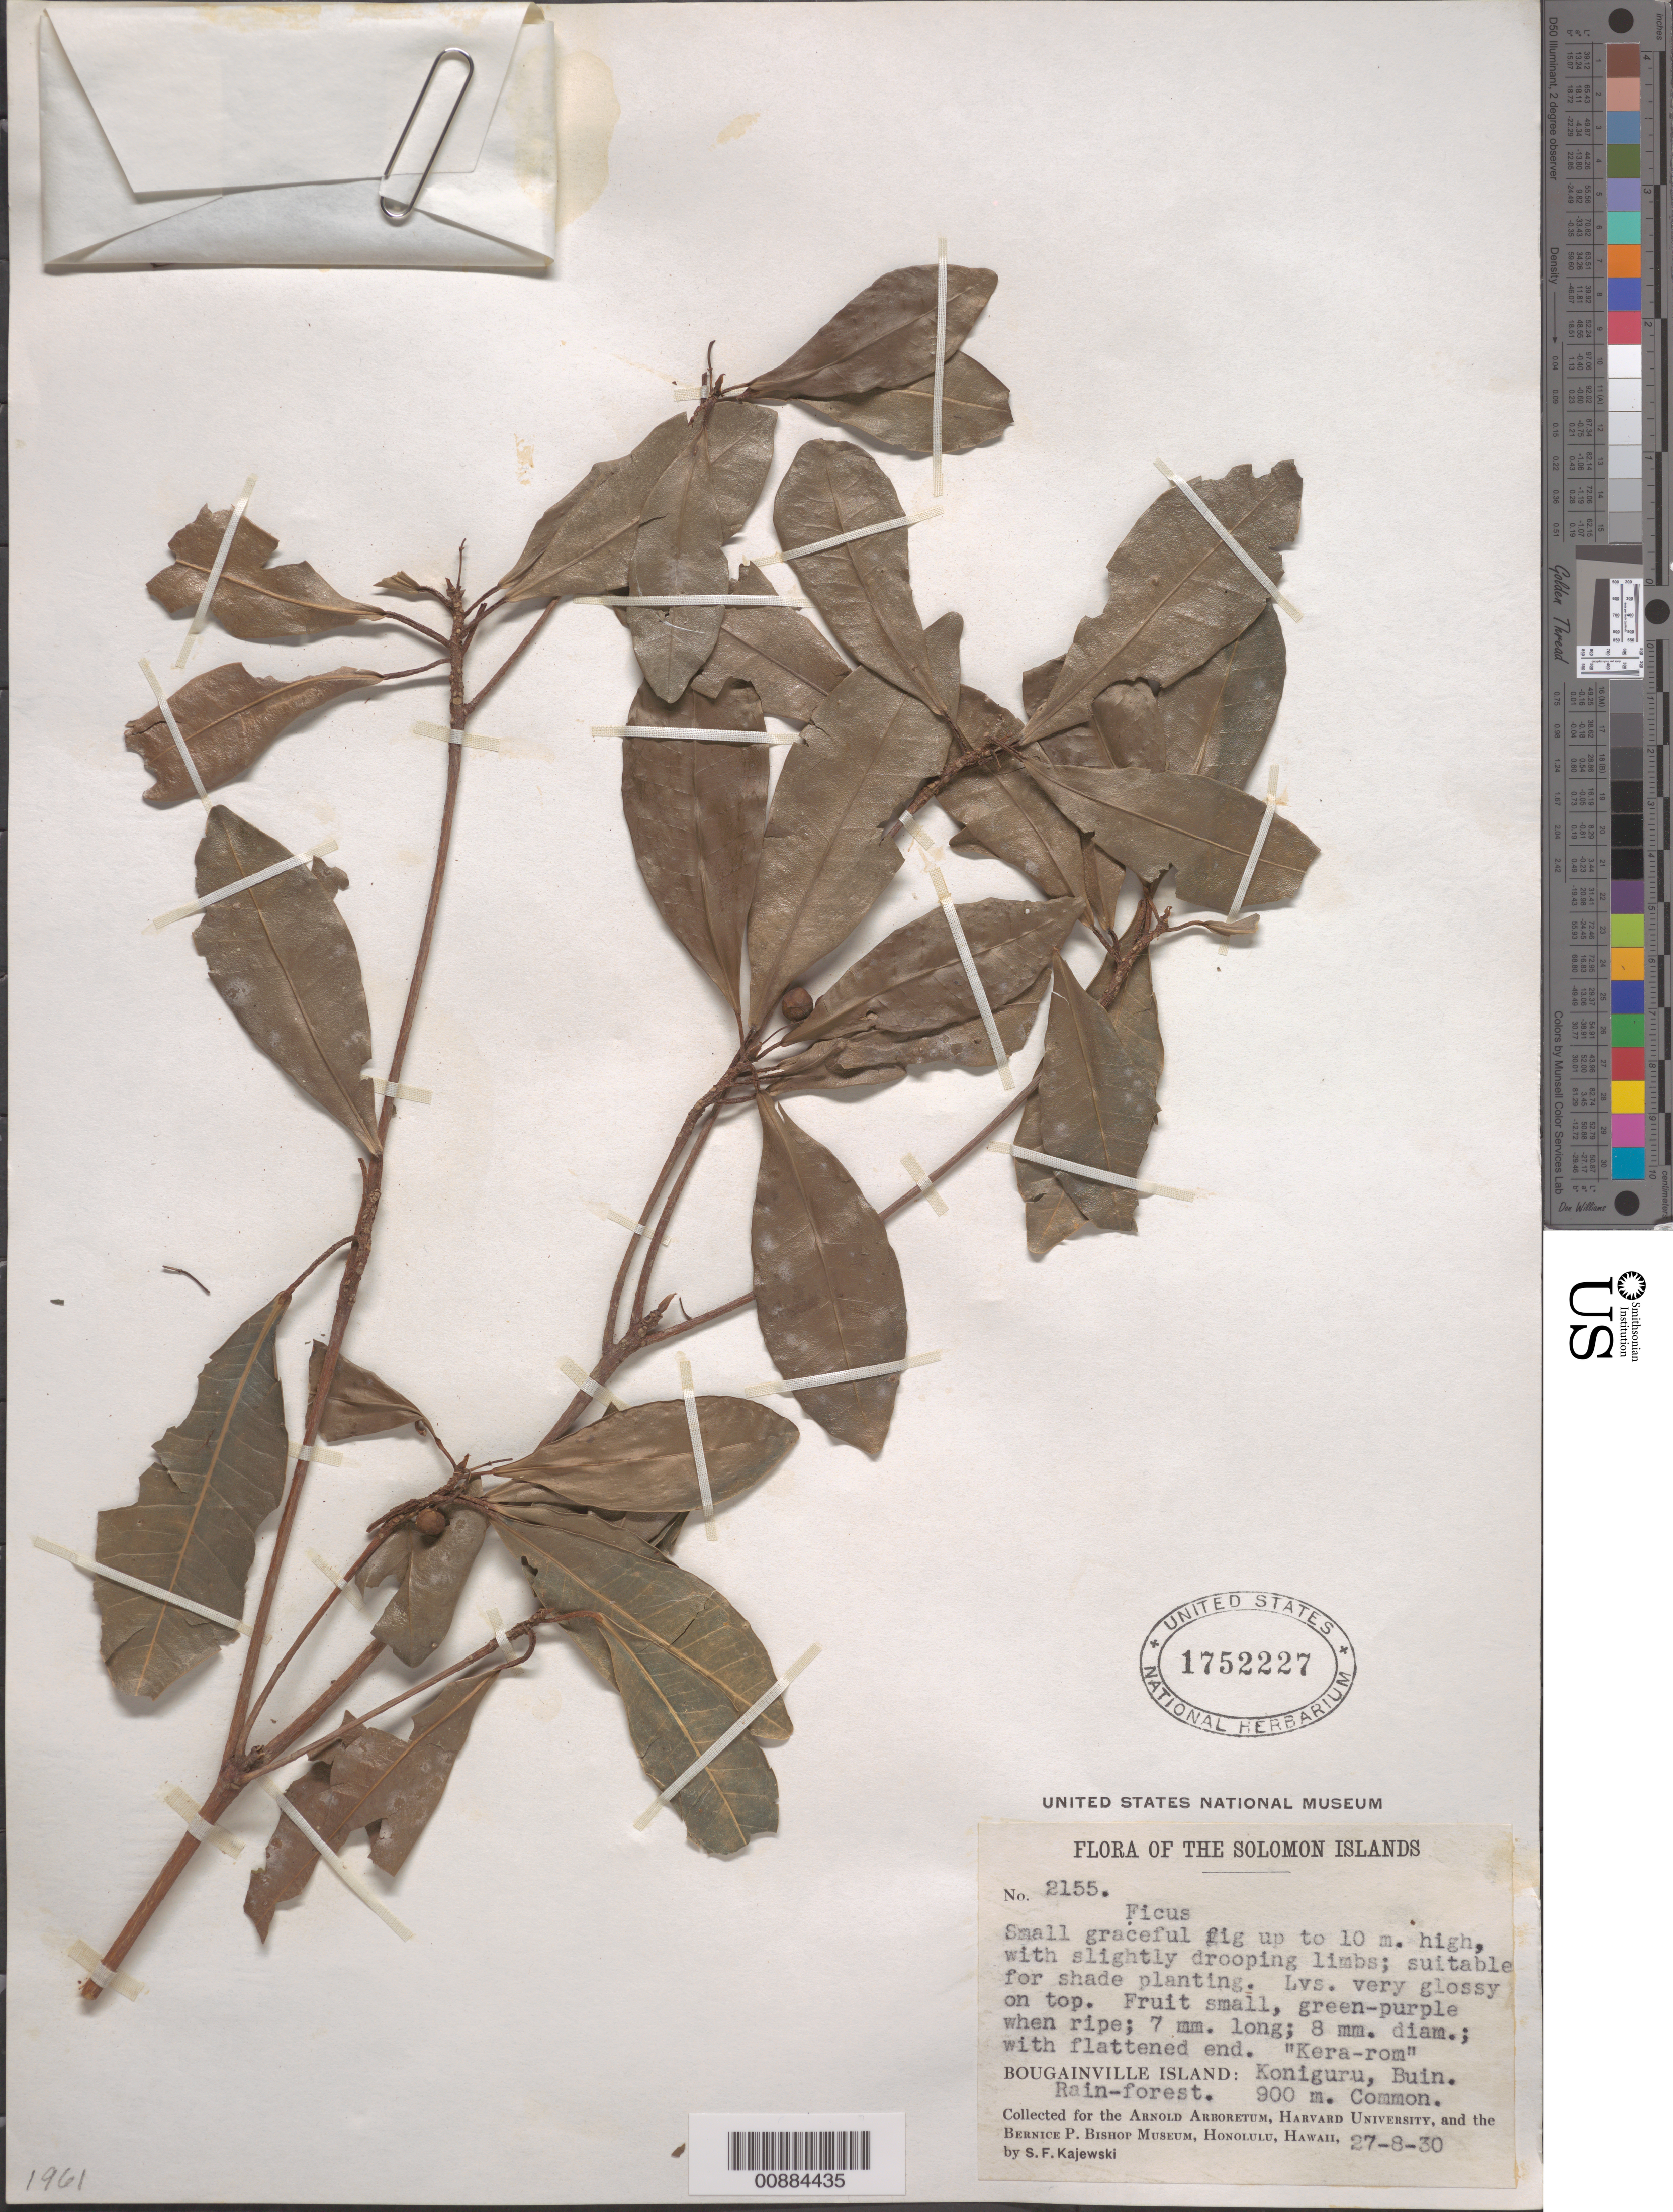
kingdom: Plantae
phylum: Tracheophyta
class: Magnoliopsida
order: Rosales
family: Moraceae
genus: Ficus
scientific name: Ficus sp.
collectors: S. Kajewski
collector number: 2155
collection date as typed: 27 Aug 1930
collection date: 1930-08-27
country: Papua New Guinea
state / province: Bougainville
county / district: Buin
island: Bougainville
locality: [North] Solomon Islands, Bougainville Island, Koniguru, Buin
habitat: Rainforest, common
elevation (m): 900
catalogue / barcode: US 1752227